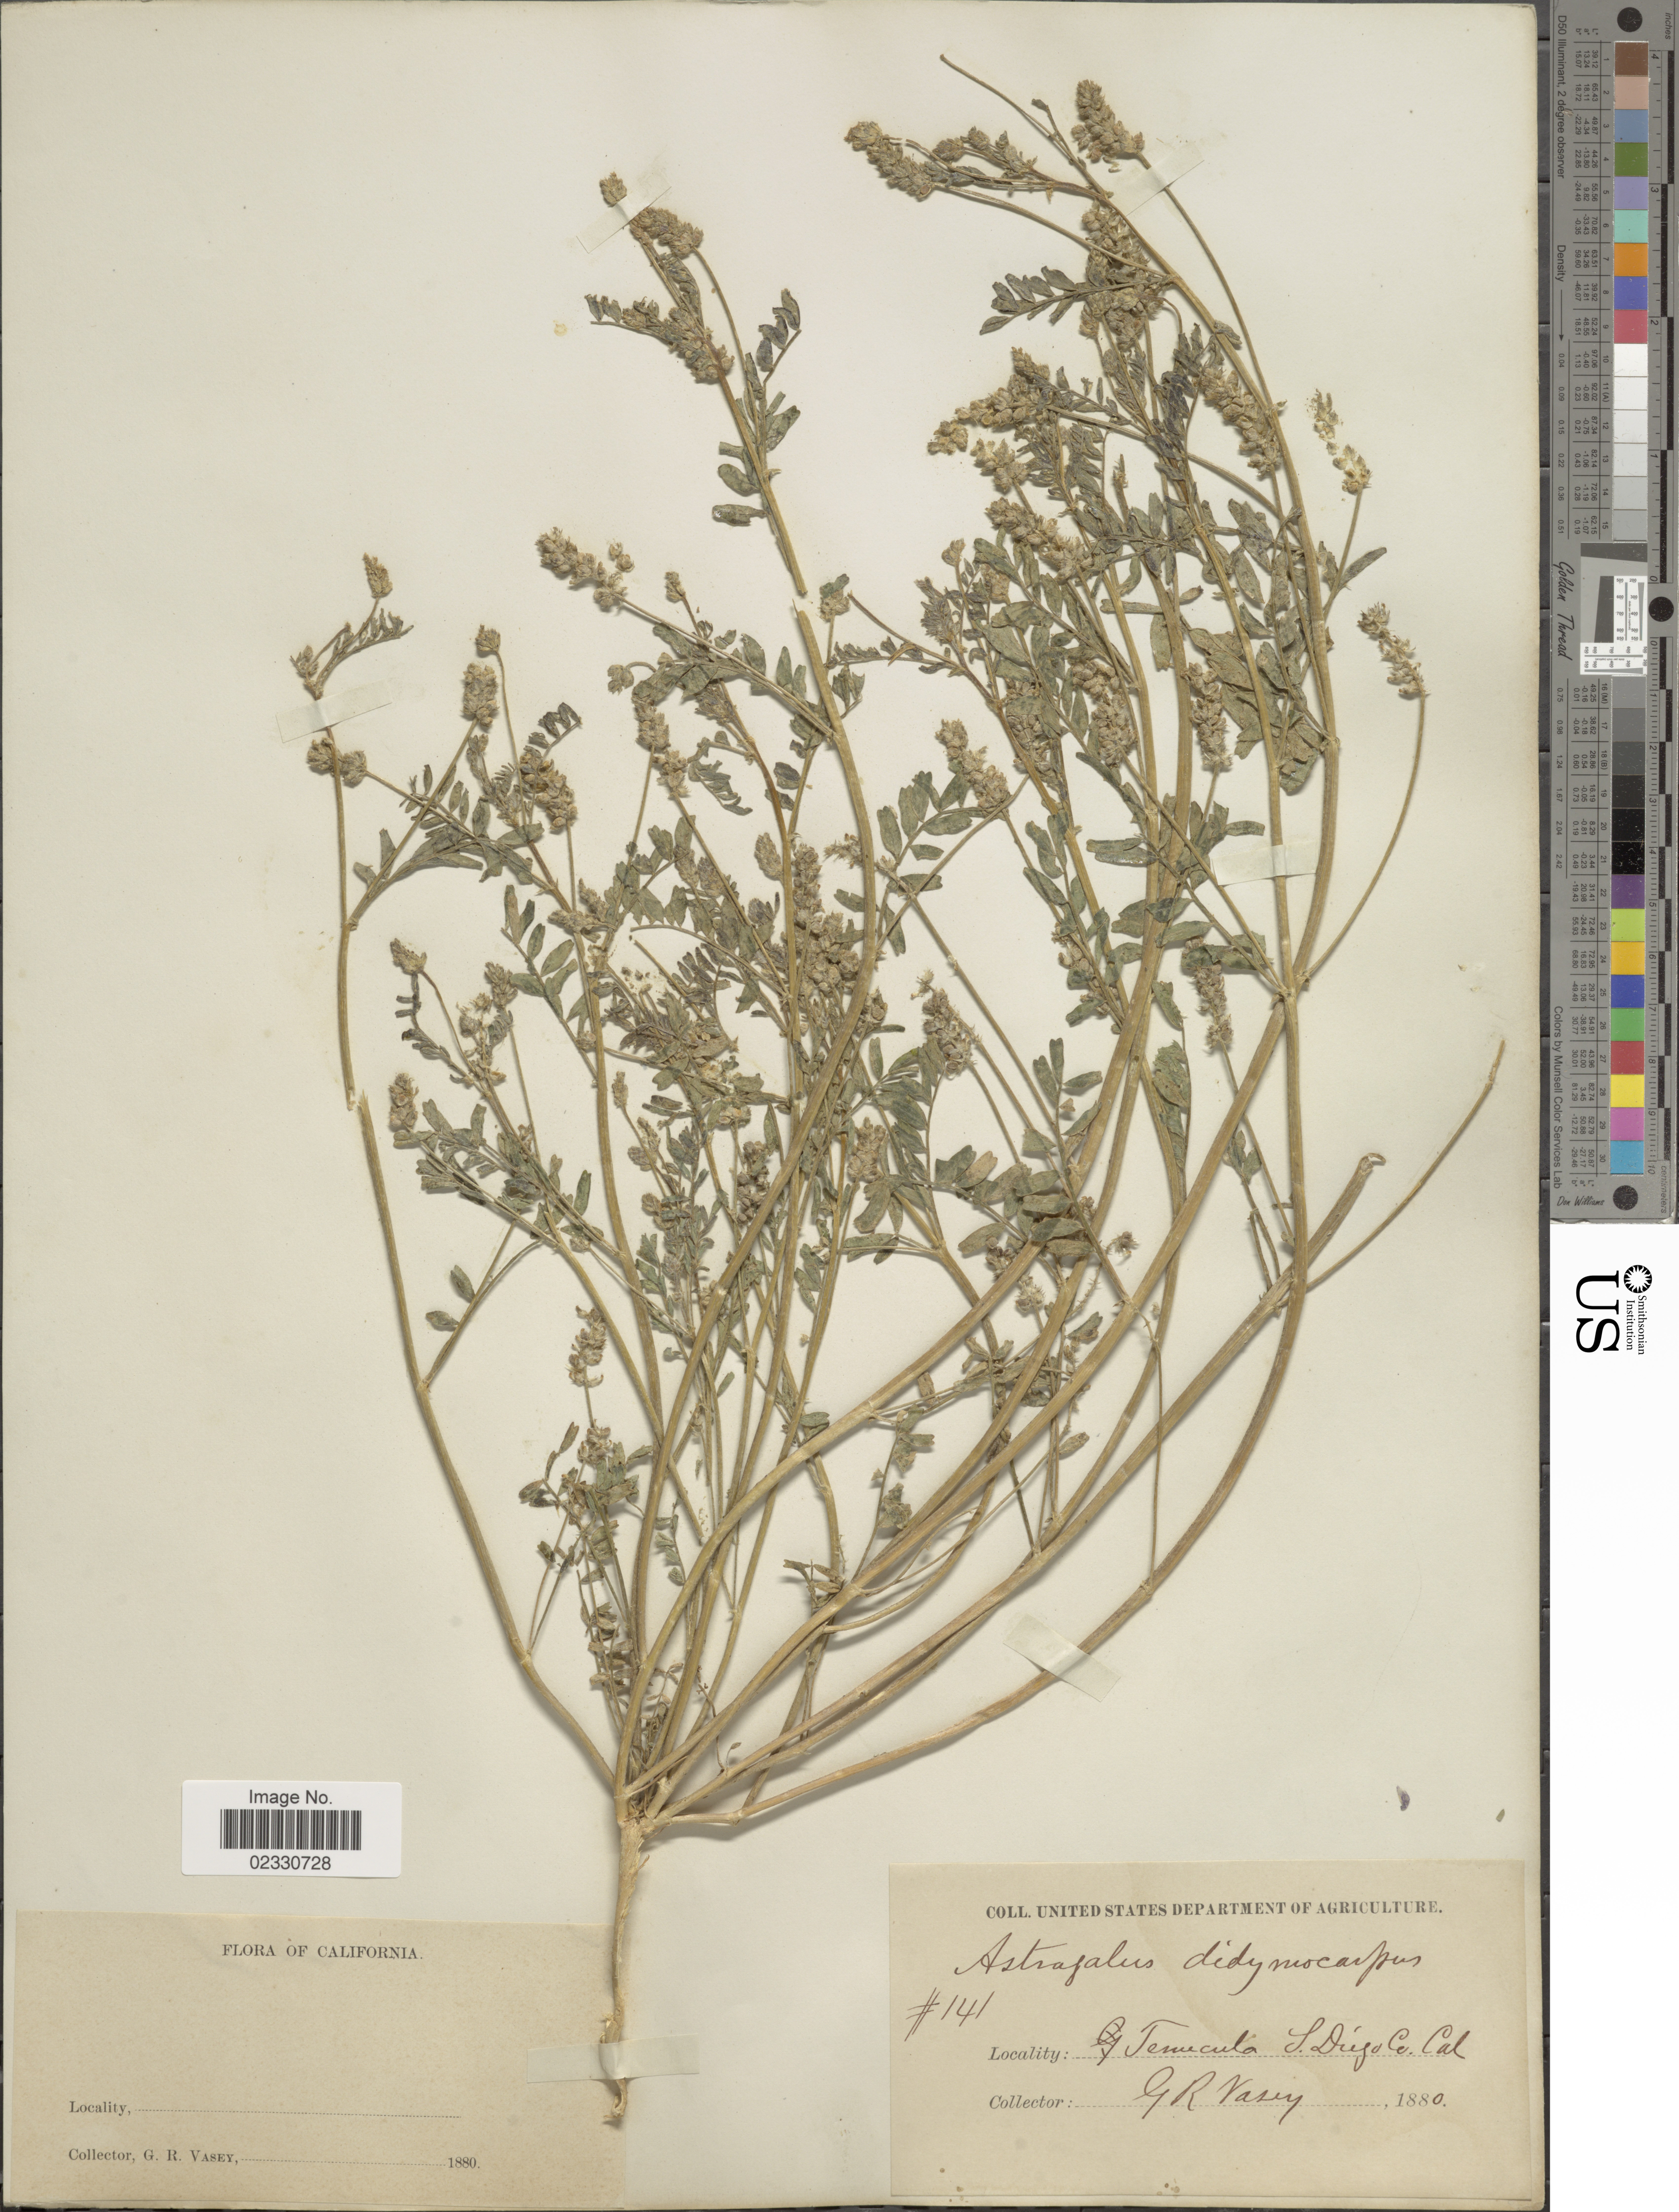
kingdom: Plantae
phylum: Tracheophyta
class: Magnoliopsida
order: Fabales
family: Fabaceae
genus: Astragalus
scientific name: Astragalus didymocarpus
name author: Hook. & Arn.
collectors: G. R. Vasey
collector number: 141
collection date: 1880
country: United States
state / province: California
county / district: San Diego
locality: Temicula, S. Diego Co.